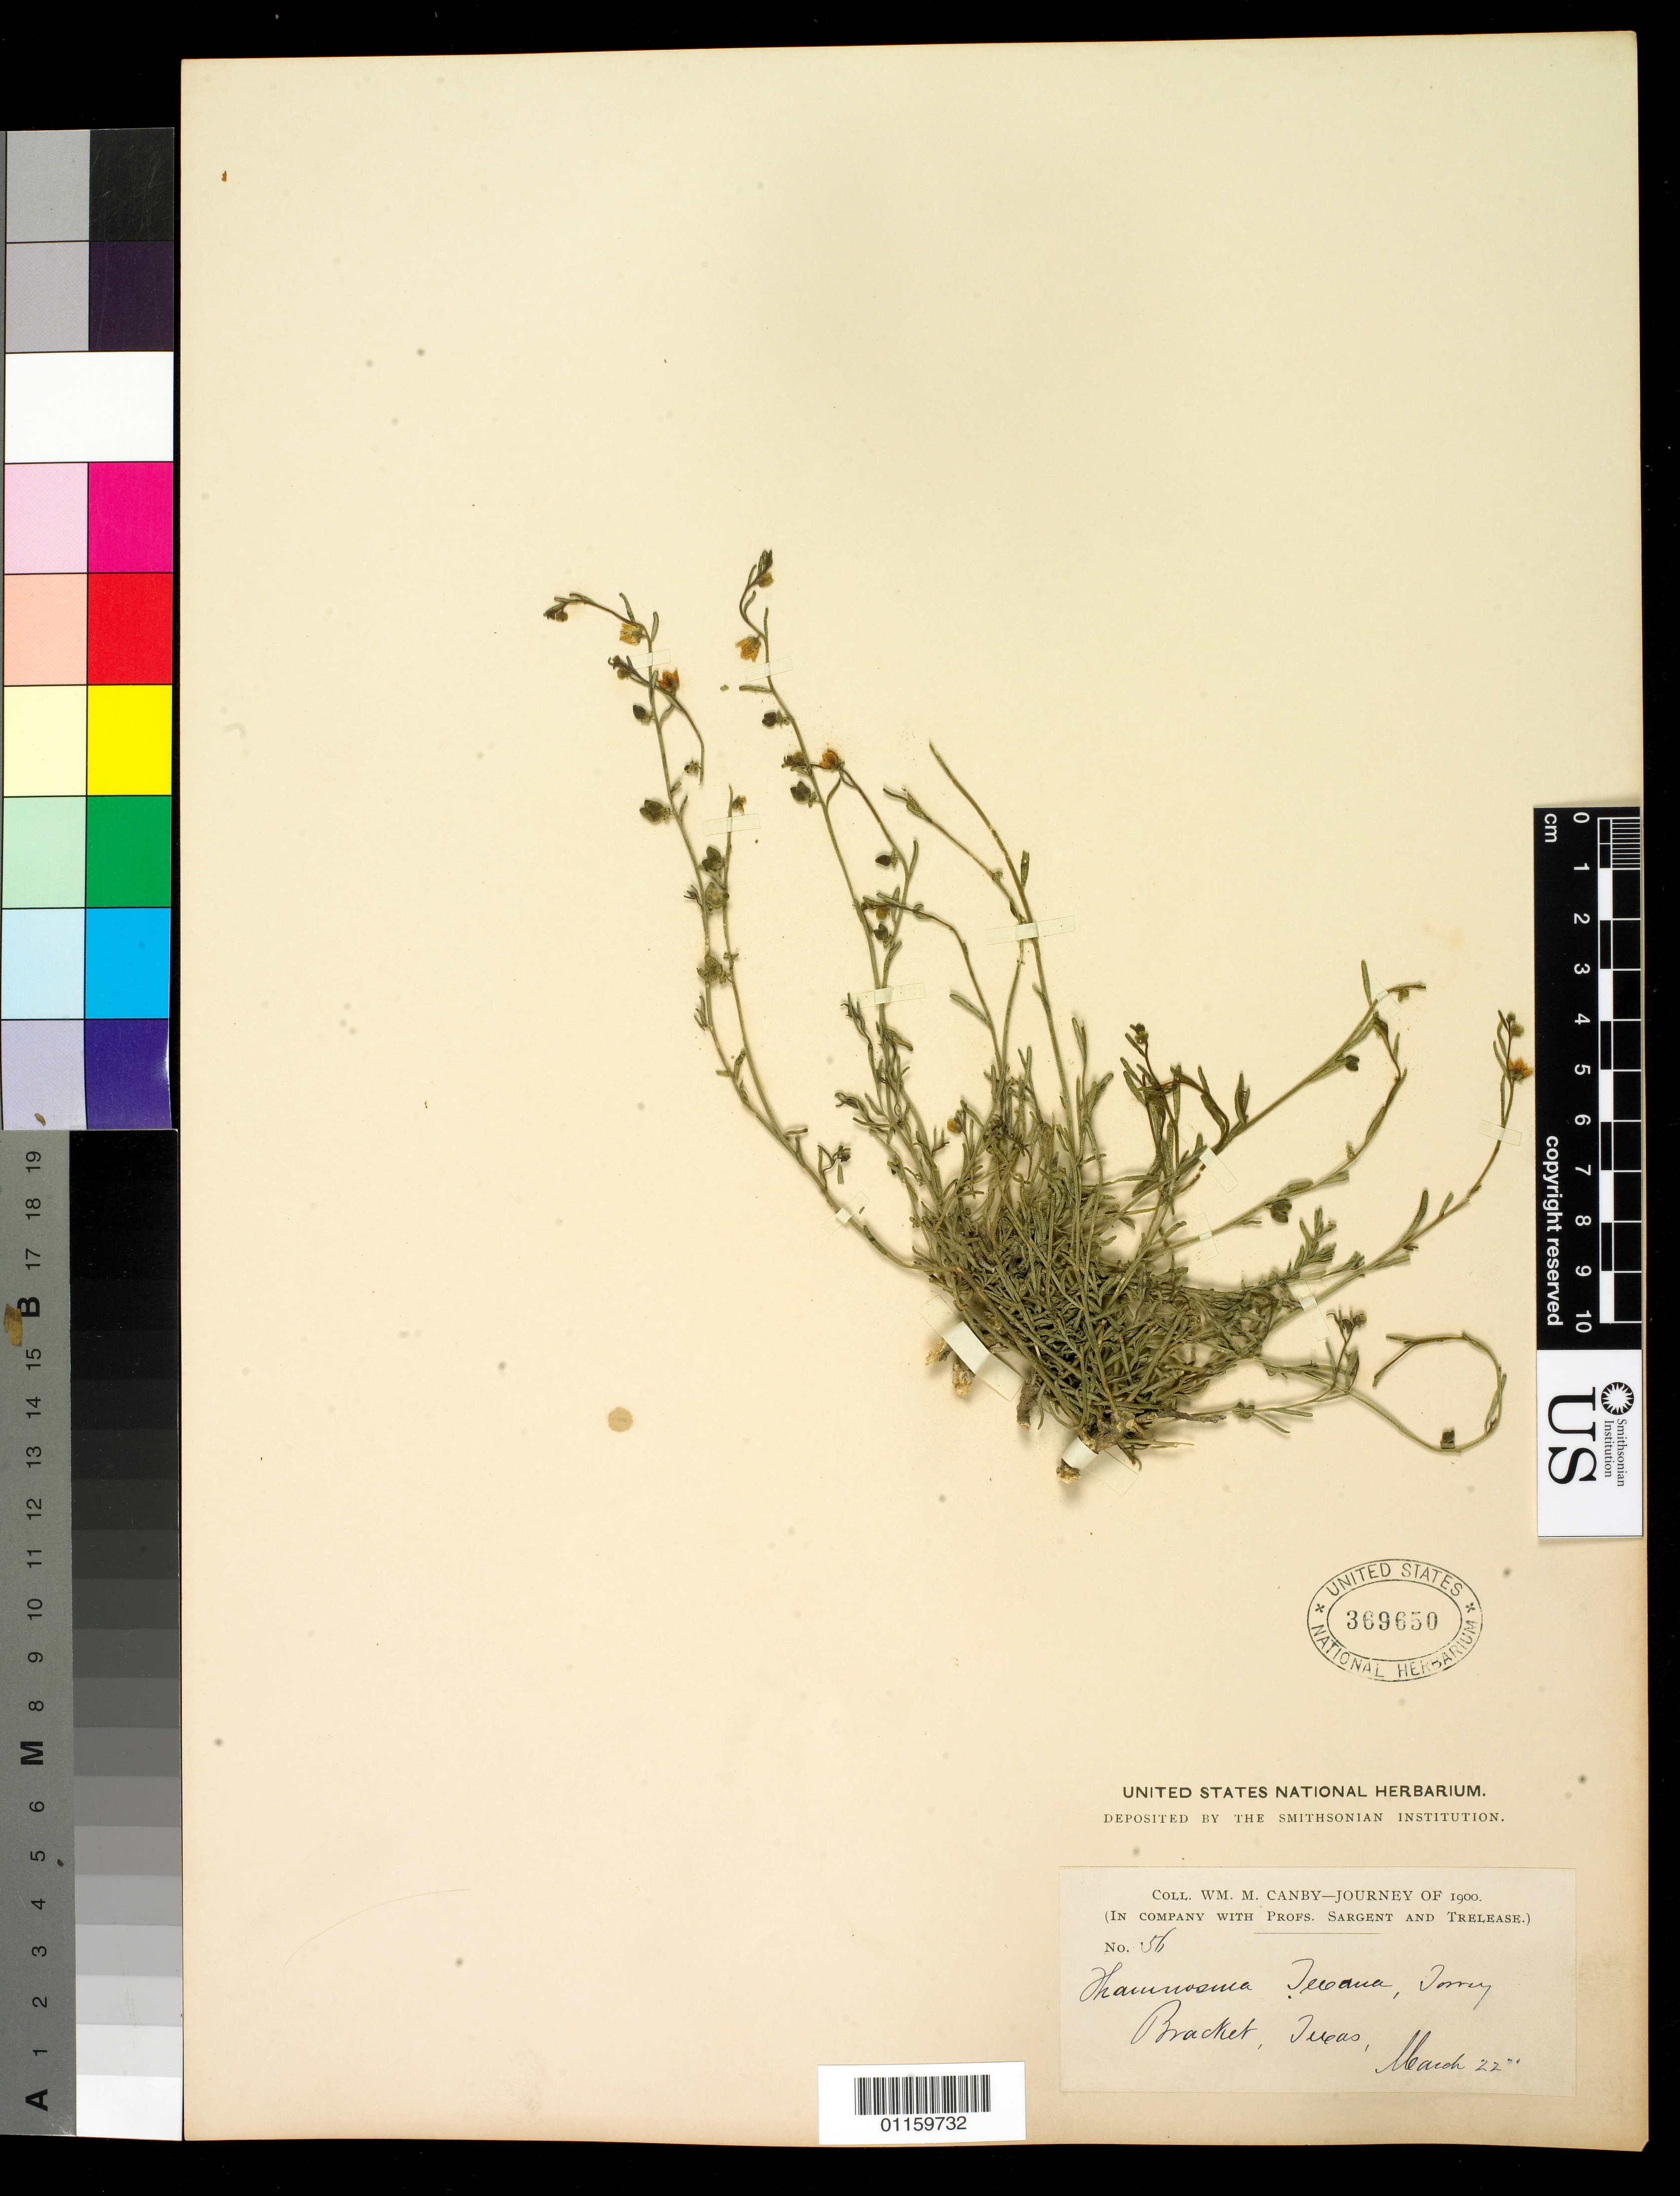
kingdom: Plantae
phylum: Tracheophyta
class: Magnoliopsida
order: Sapindales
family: Rutaceae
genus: Thamnosma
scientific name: Thamnosma texana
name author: (A. Gray) Torr.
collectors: W. M. Canby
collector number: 56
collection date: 1900-03-21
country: United States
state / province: Texas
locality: Bracket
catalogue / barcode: US 369650